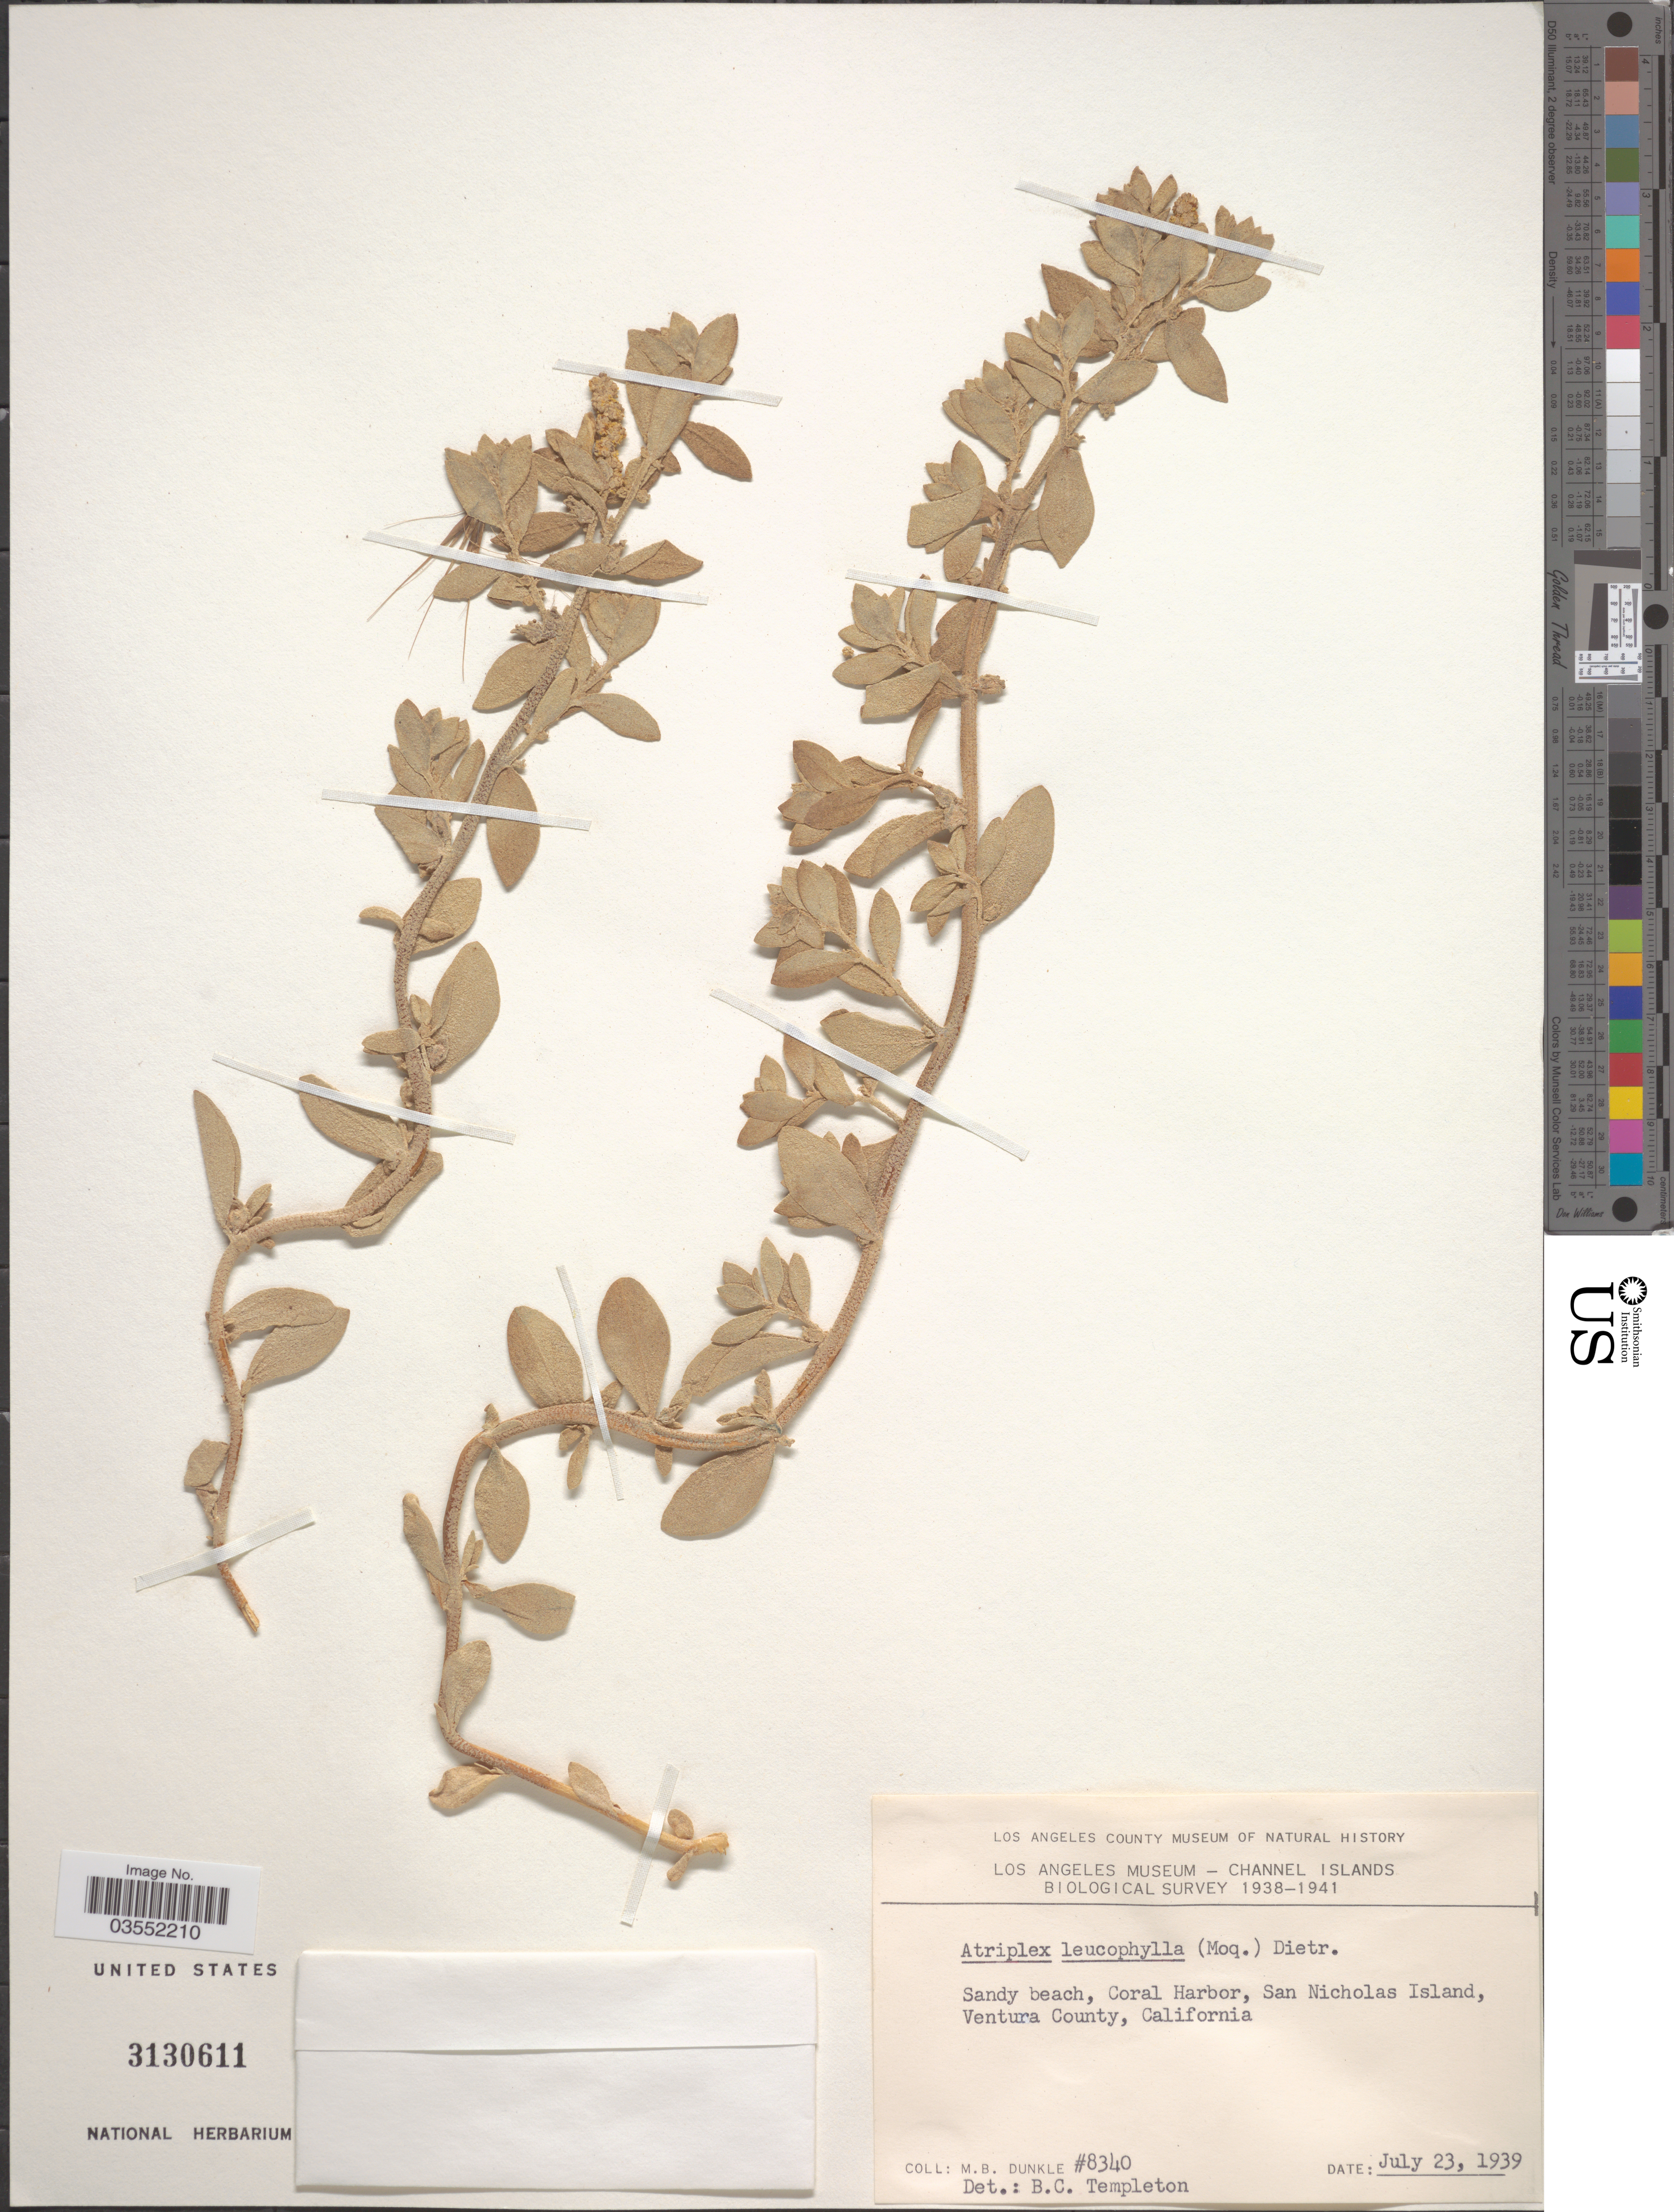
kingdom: Plantae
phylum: Tracheophyta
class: Magnoliopsida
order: Caryophyllales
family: Amaranthaceae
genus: Atriplex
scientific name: Atriplex leucophylla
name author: (Moq.) D. Dietr.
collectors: M. Dunkle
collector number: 8340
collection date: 1939-07-23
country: United States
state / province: California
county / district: Ventura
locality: Channel Islands. [unsure placement] Sandy beach, Coral Harbor, San Nicholas Island, Ventura County.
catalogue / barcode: US 3130611